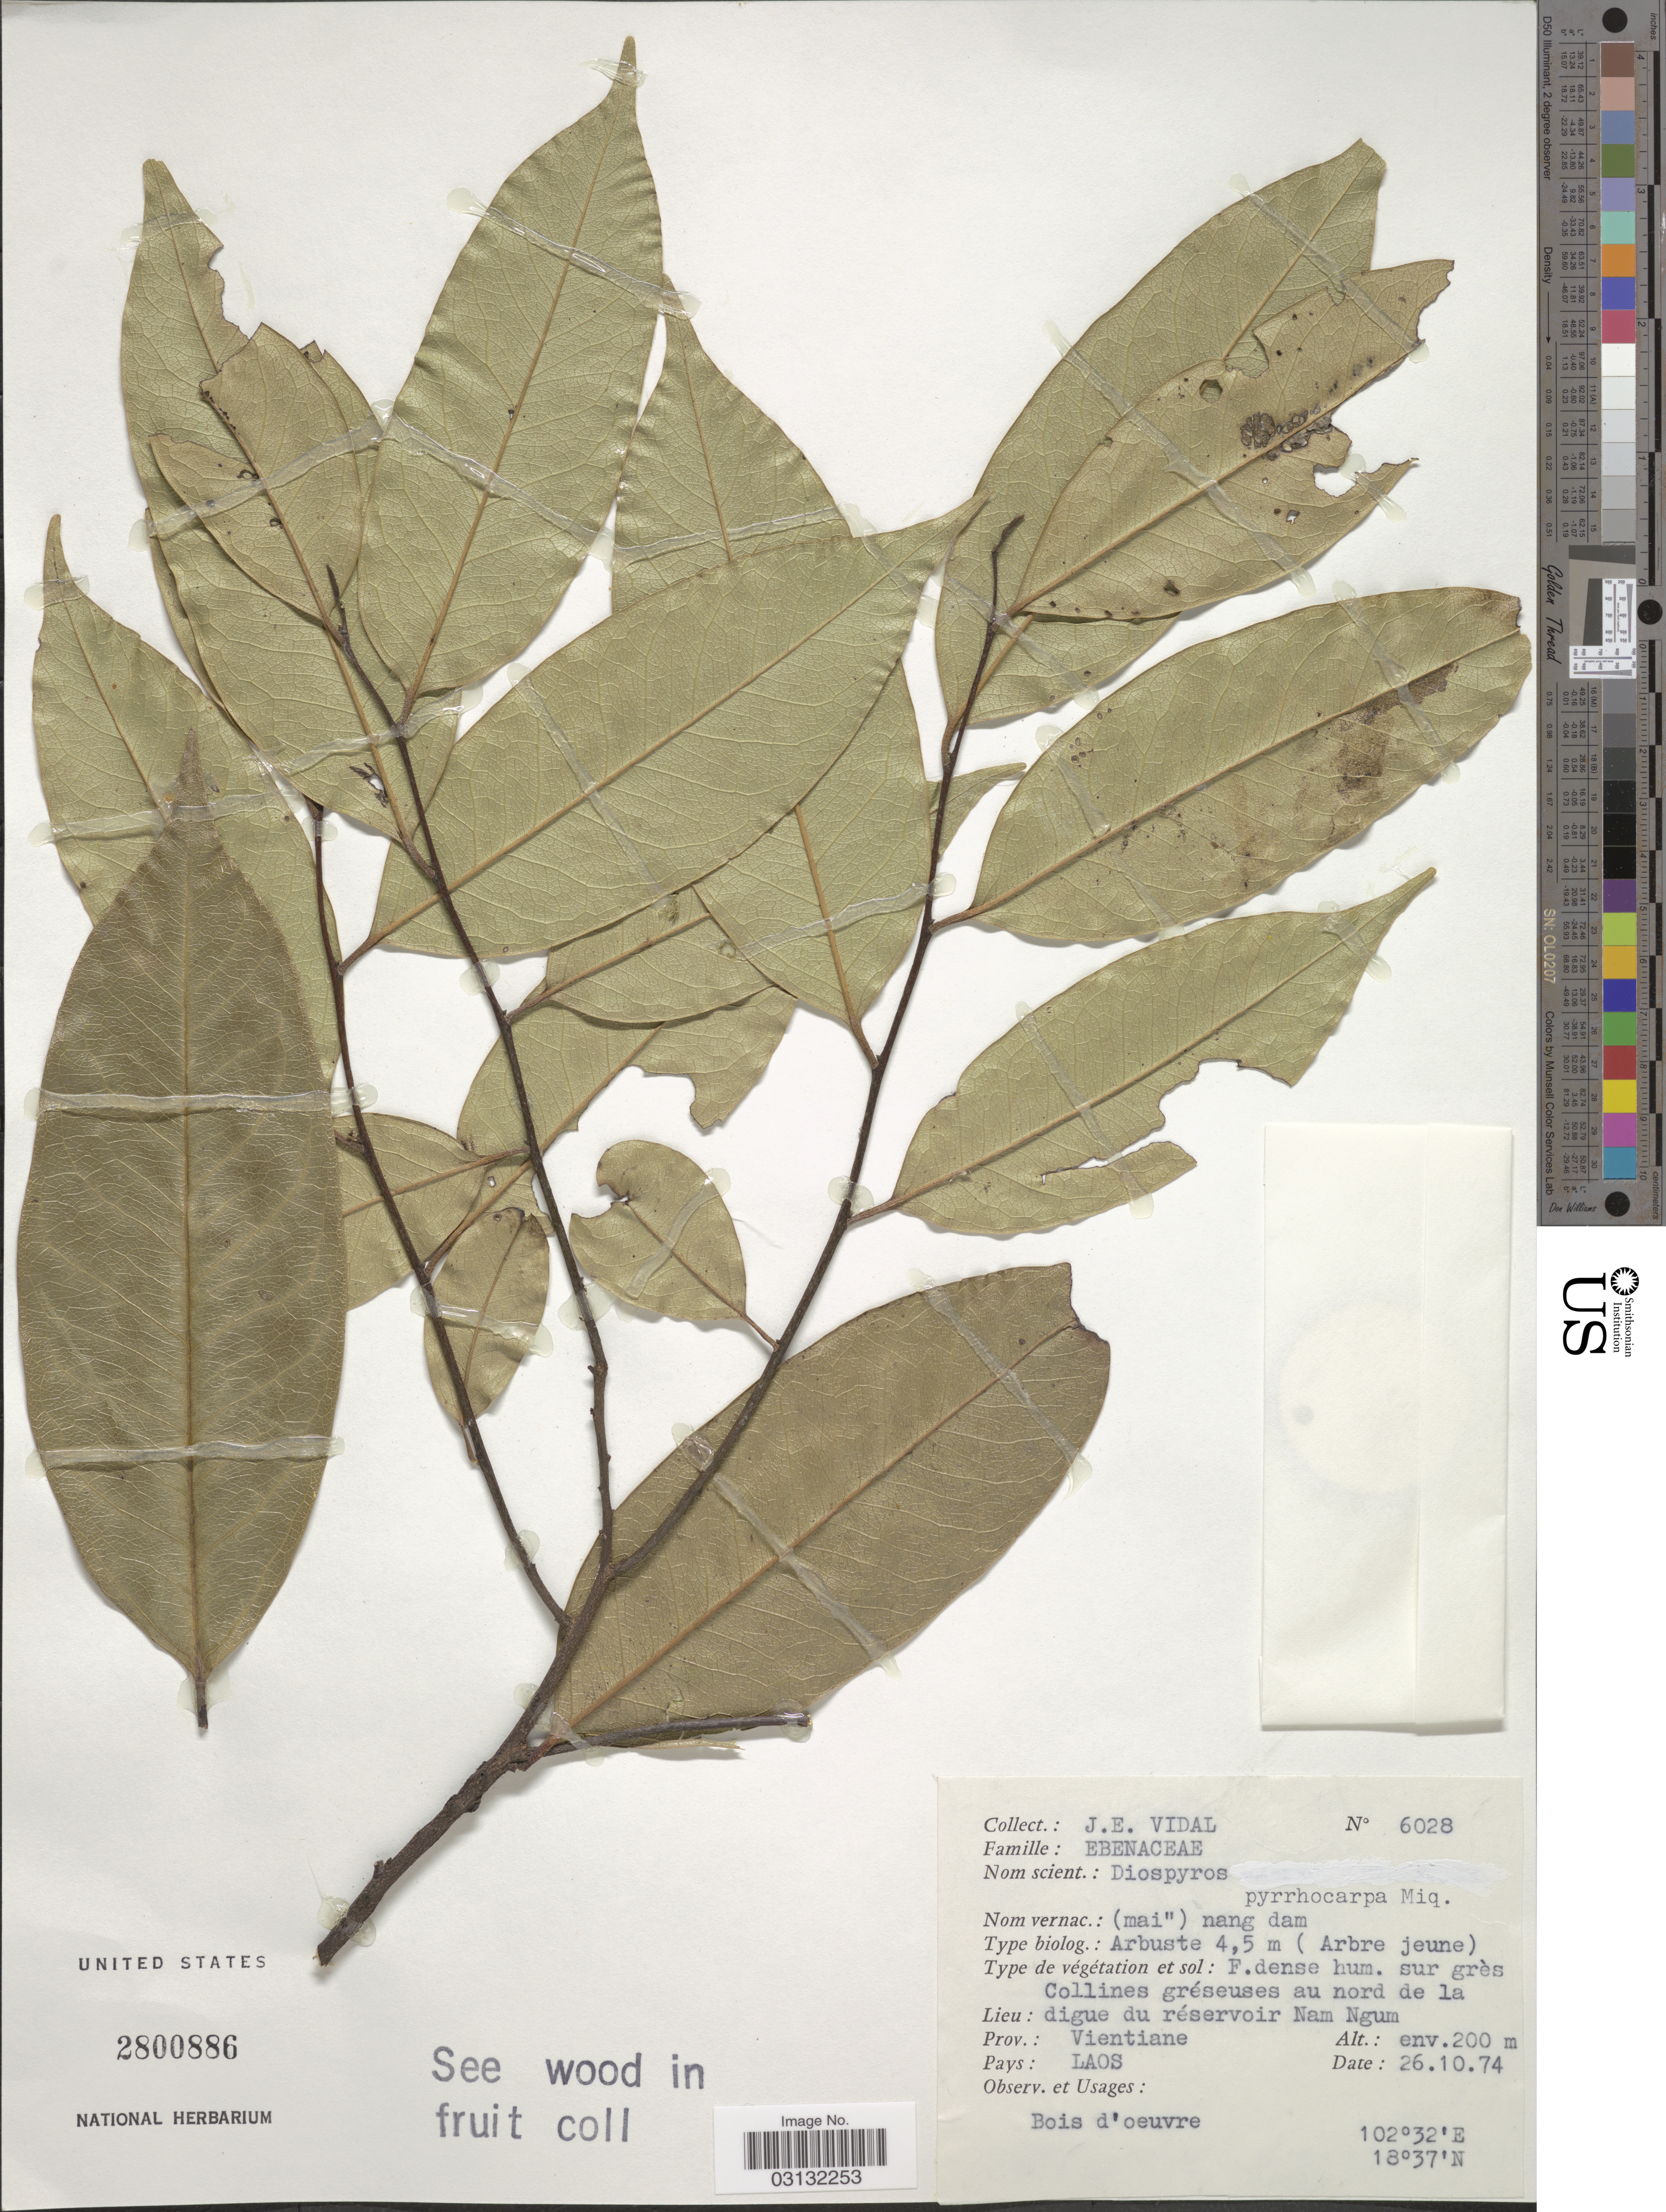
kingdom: Plantae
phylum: Tracheophyta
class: Magnoliopsida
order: Ericales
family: Ebenaceae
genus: Diospyros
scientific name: Diospyros pyrrhocarpa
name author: Miq.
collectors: J. E. Vidal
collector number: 6028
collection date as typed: Transcribed d/m/y: 26/10/74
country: Laos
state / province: Vientiane City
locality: Collines gréseuses au nord de la digue du réservoir Nam Ngum. Prov.: Vientiane.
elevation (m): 200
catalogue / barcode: US 2800886